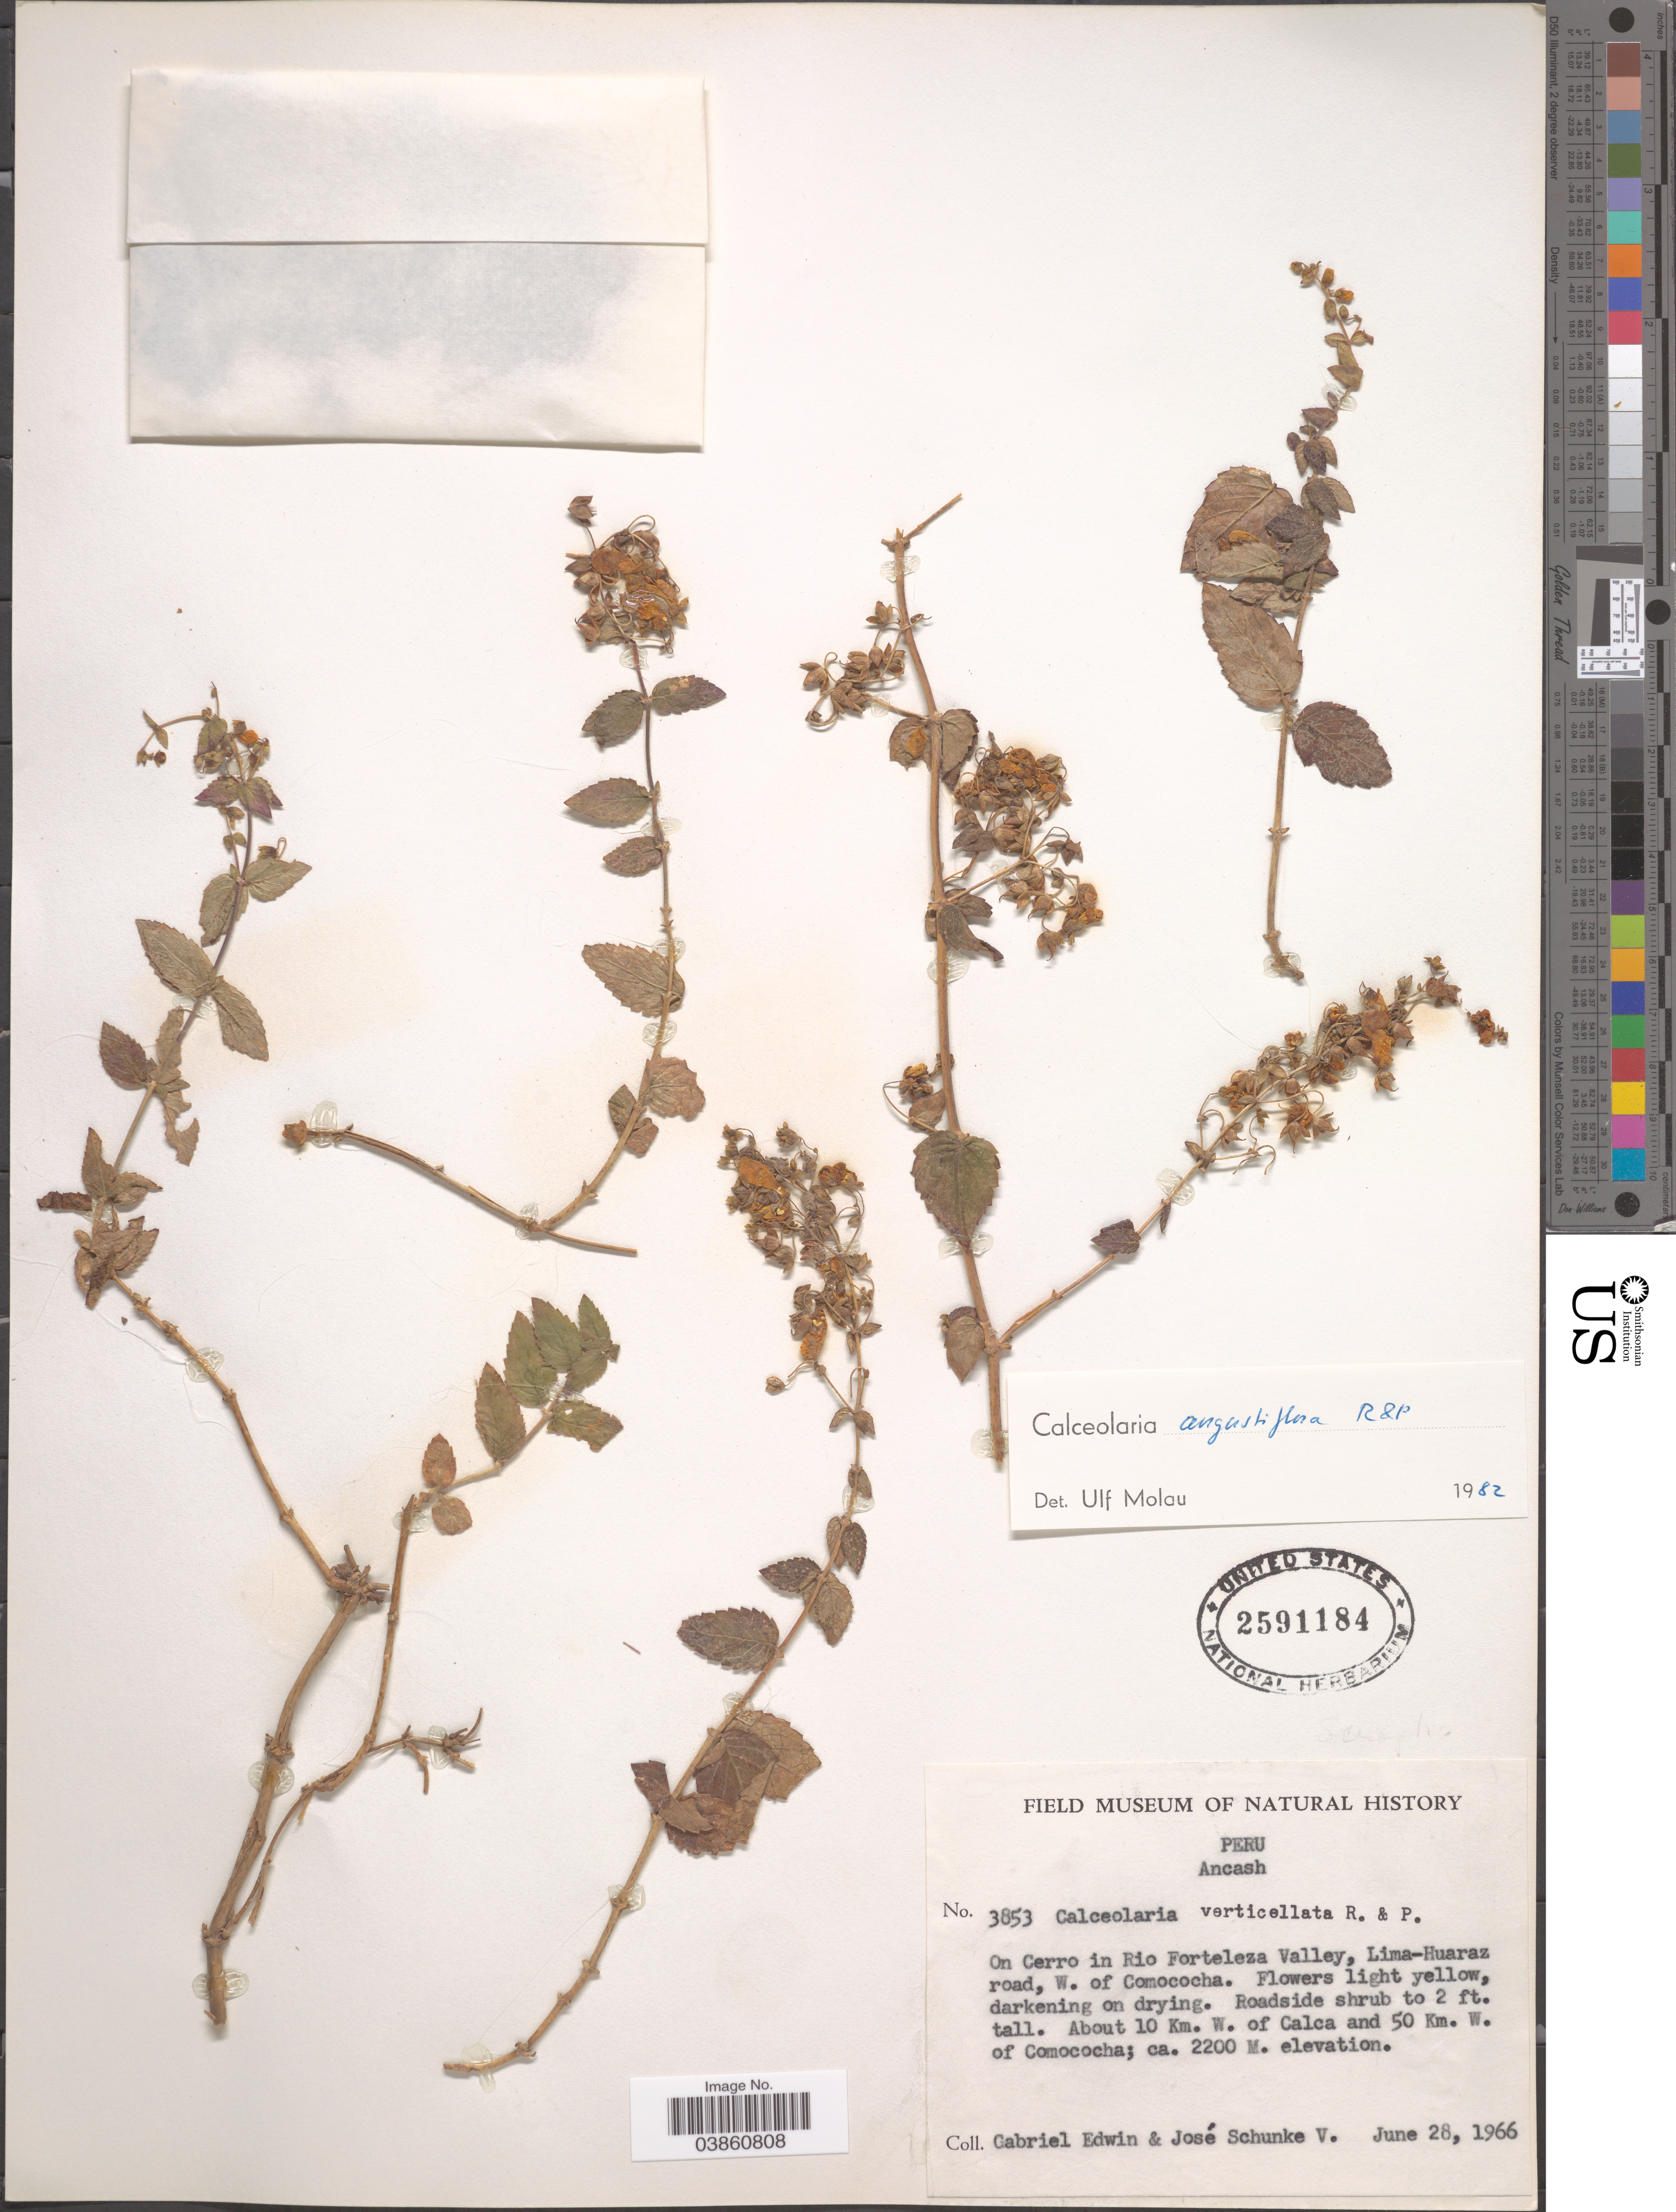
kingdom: Plantae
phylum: Tracheophyta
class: Magnoliopsida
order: Lamiales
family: Calceolariaceae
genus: Calceolaria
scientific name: Calceolaria angustiflora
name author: Ruiz & Pav.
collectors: G. Edwin & J. Schunke Vigo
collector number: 3853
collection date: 1966-06-28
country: Peru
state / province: Ancash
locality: On Cerro in Rio Forteleza Valley, Lima-Huaraz road, W. of Comococha. About 10 Km. W. of Calca and 50 Km. W. of Comococha.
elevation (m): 2200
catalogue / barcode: US 2591184